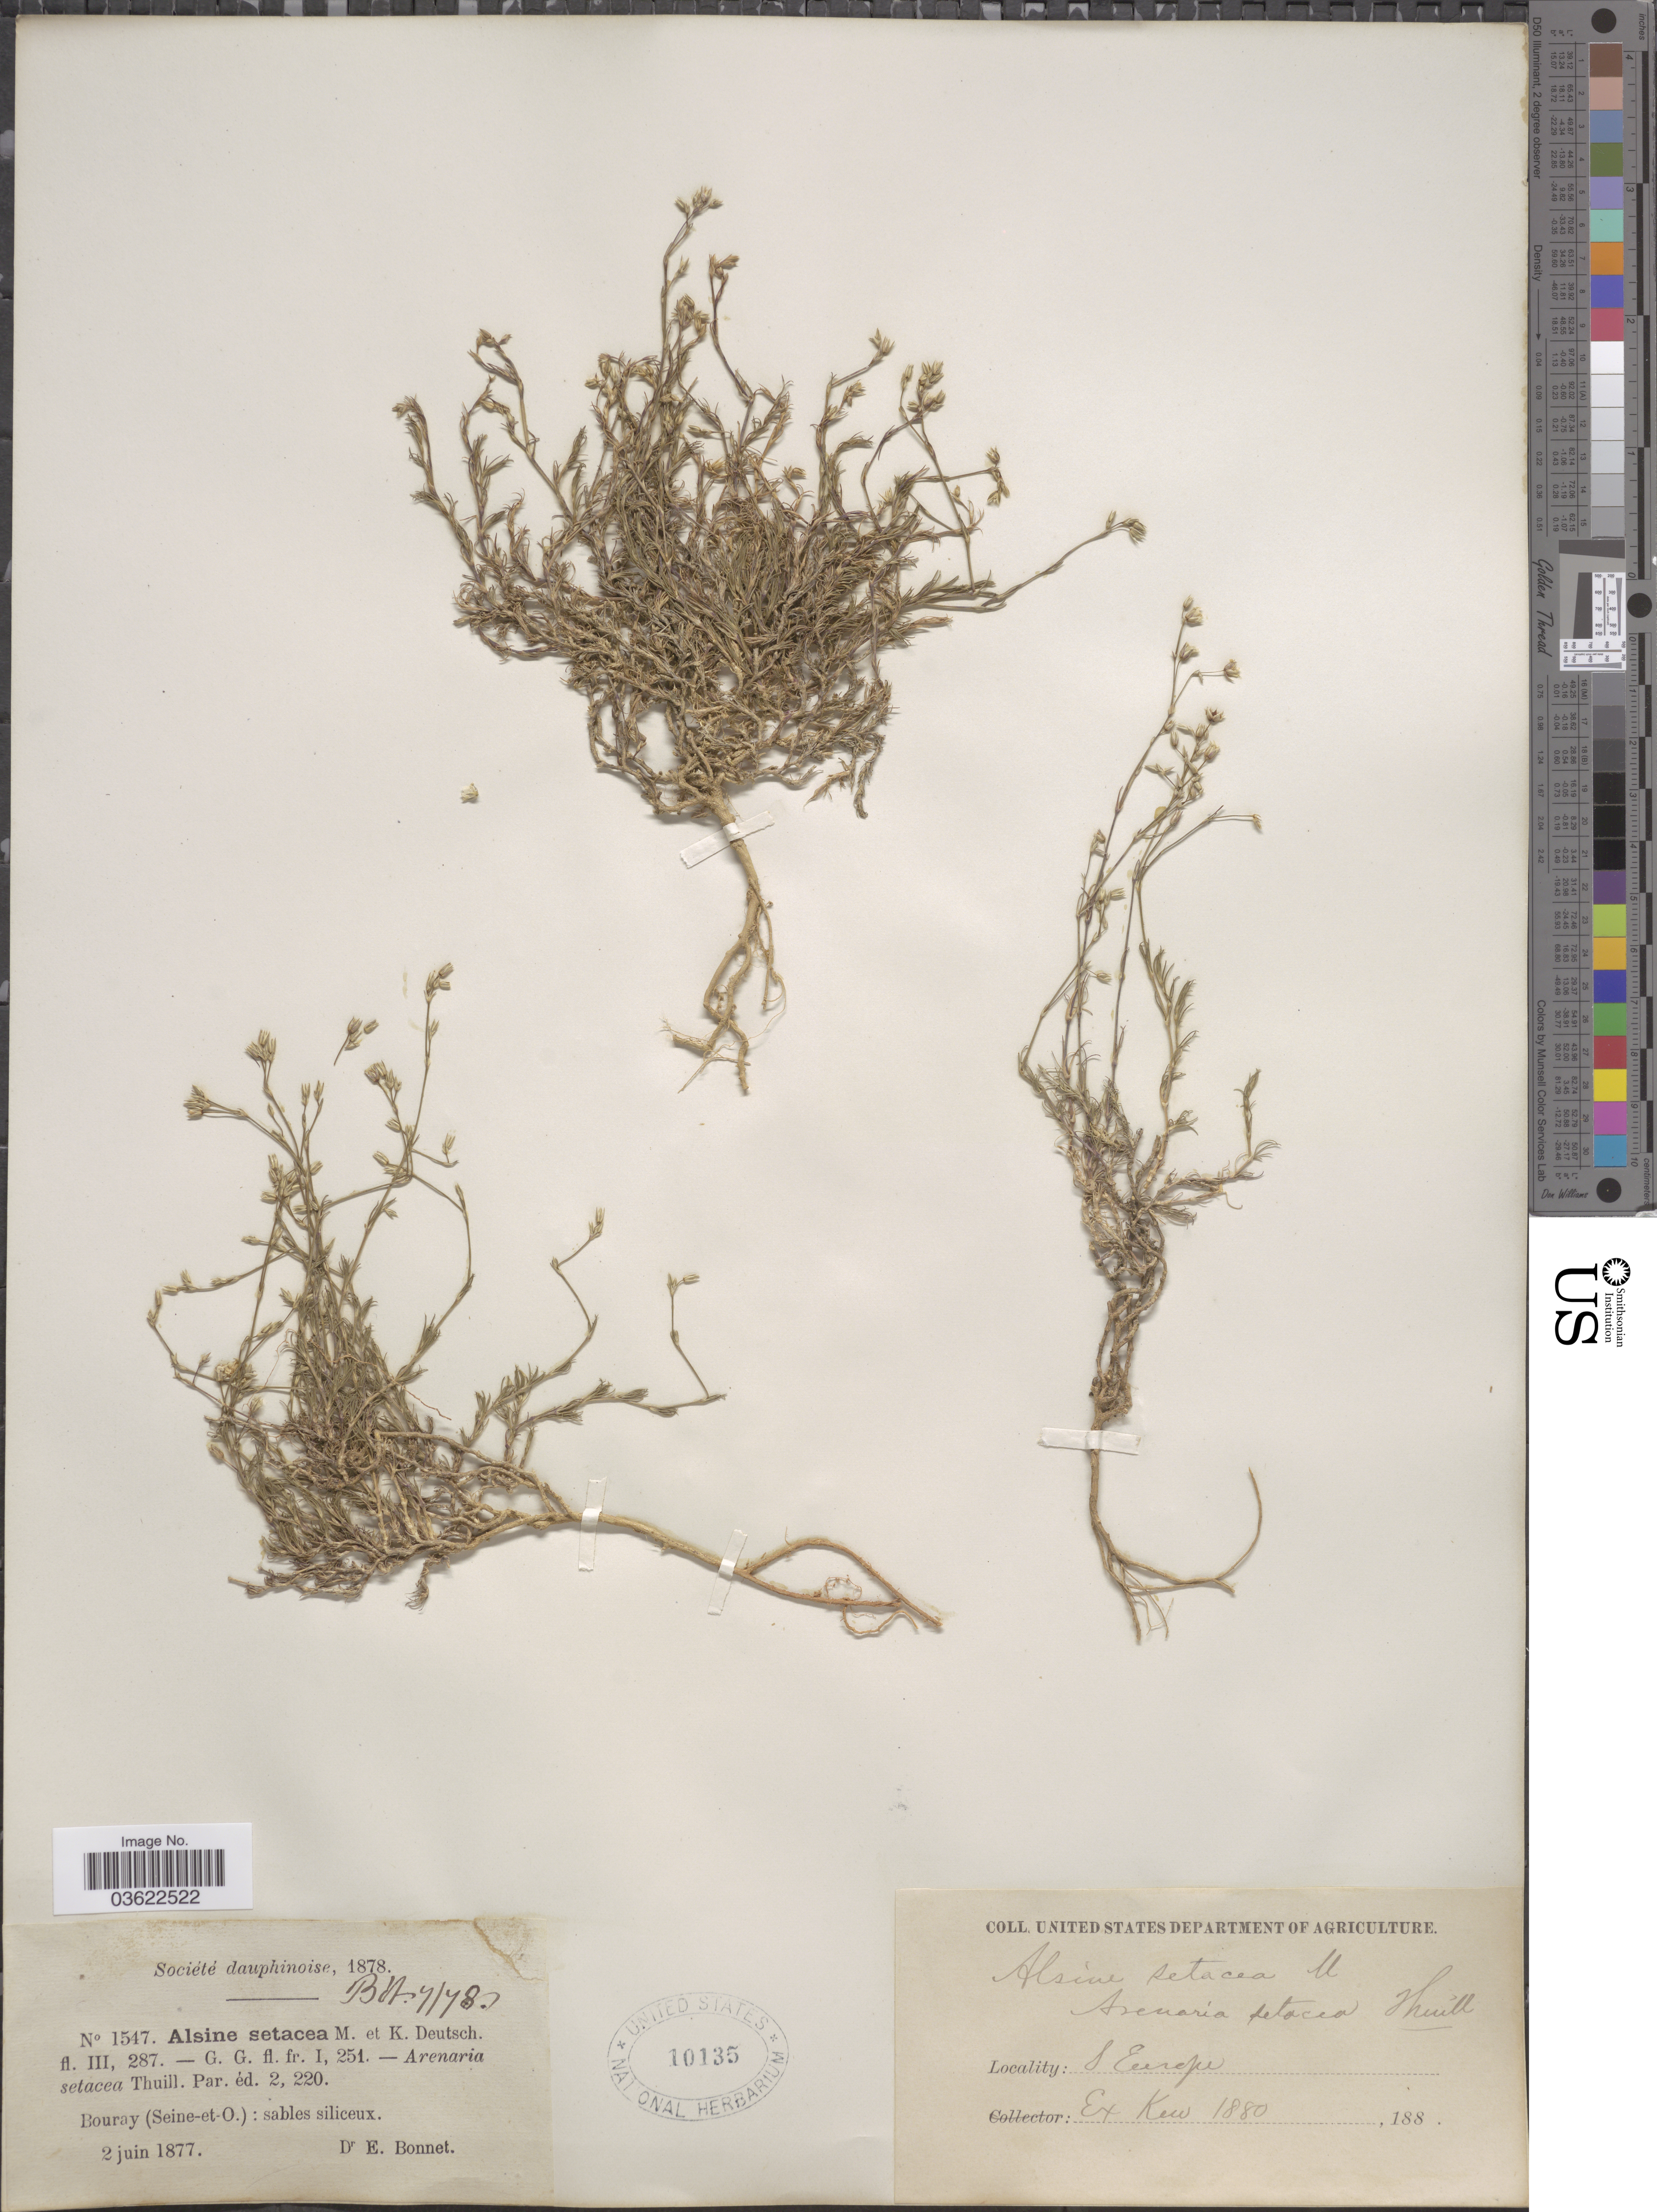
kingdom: Plantae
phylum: Tracheophyta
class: Magnoliopsida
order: Caryophyllales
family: Caryophyllaceae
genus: Arenaria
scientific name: Arenaria setacea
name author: Thuill.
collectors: E. Bonnet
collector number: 1547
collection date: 1877-06-02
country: France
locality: S. Europe. Bouray (Seine-et-O).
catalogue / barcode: US 10135